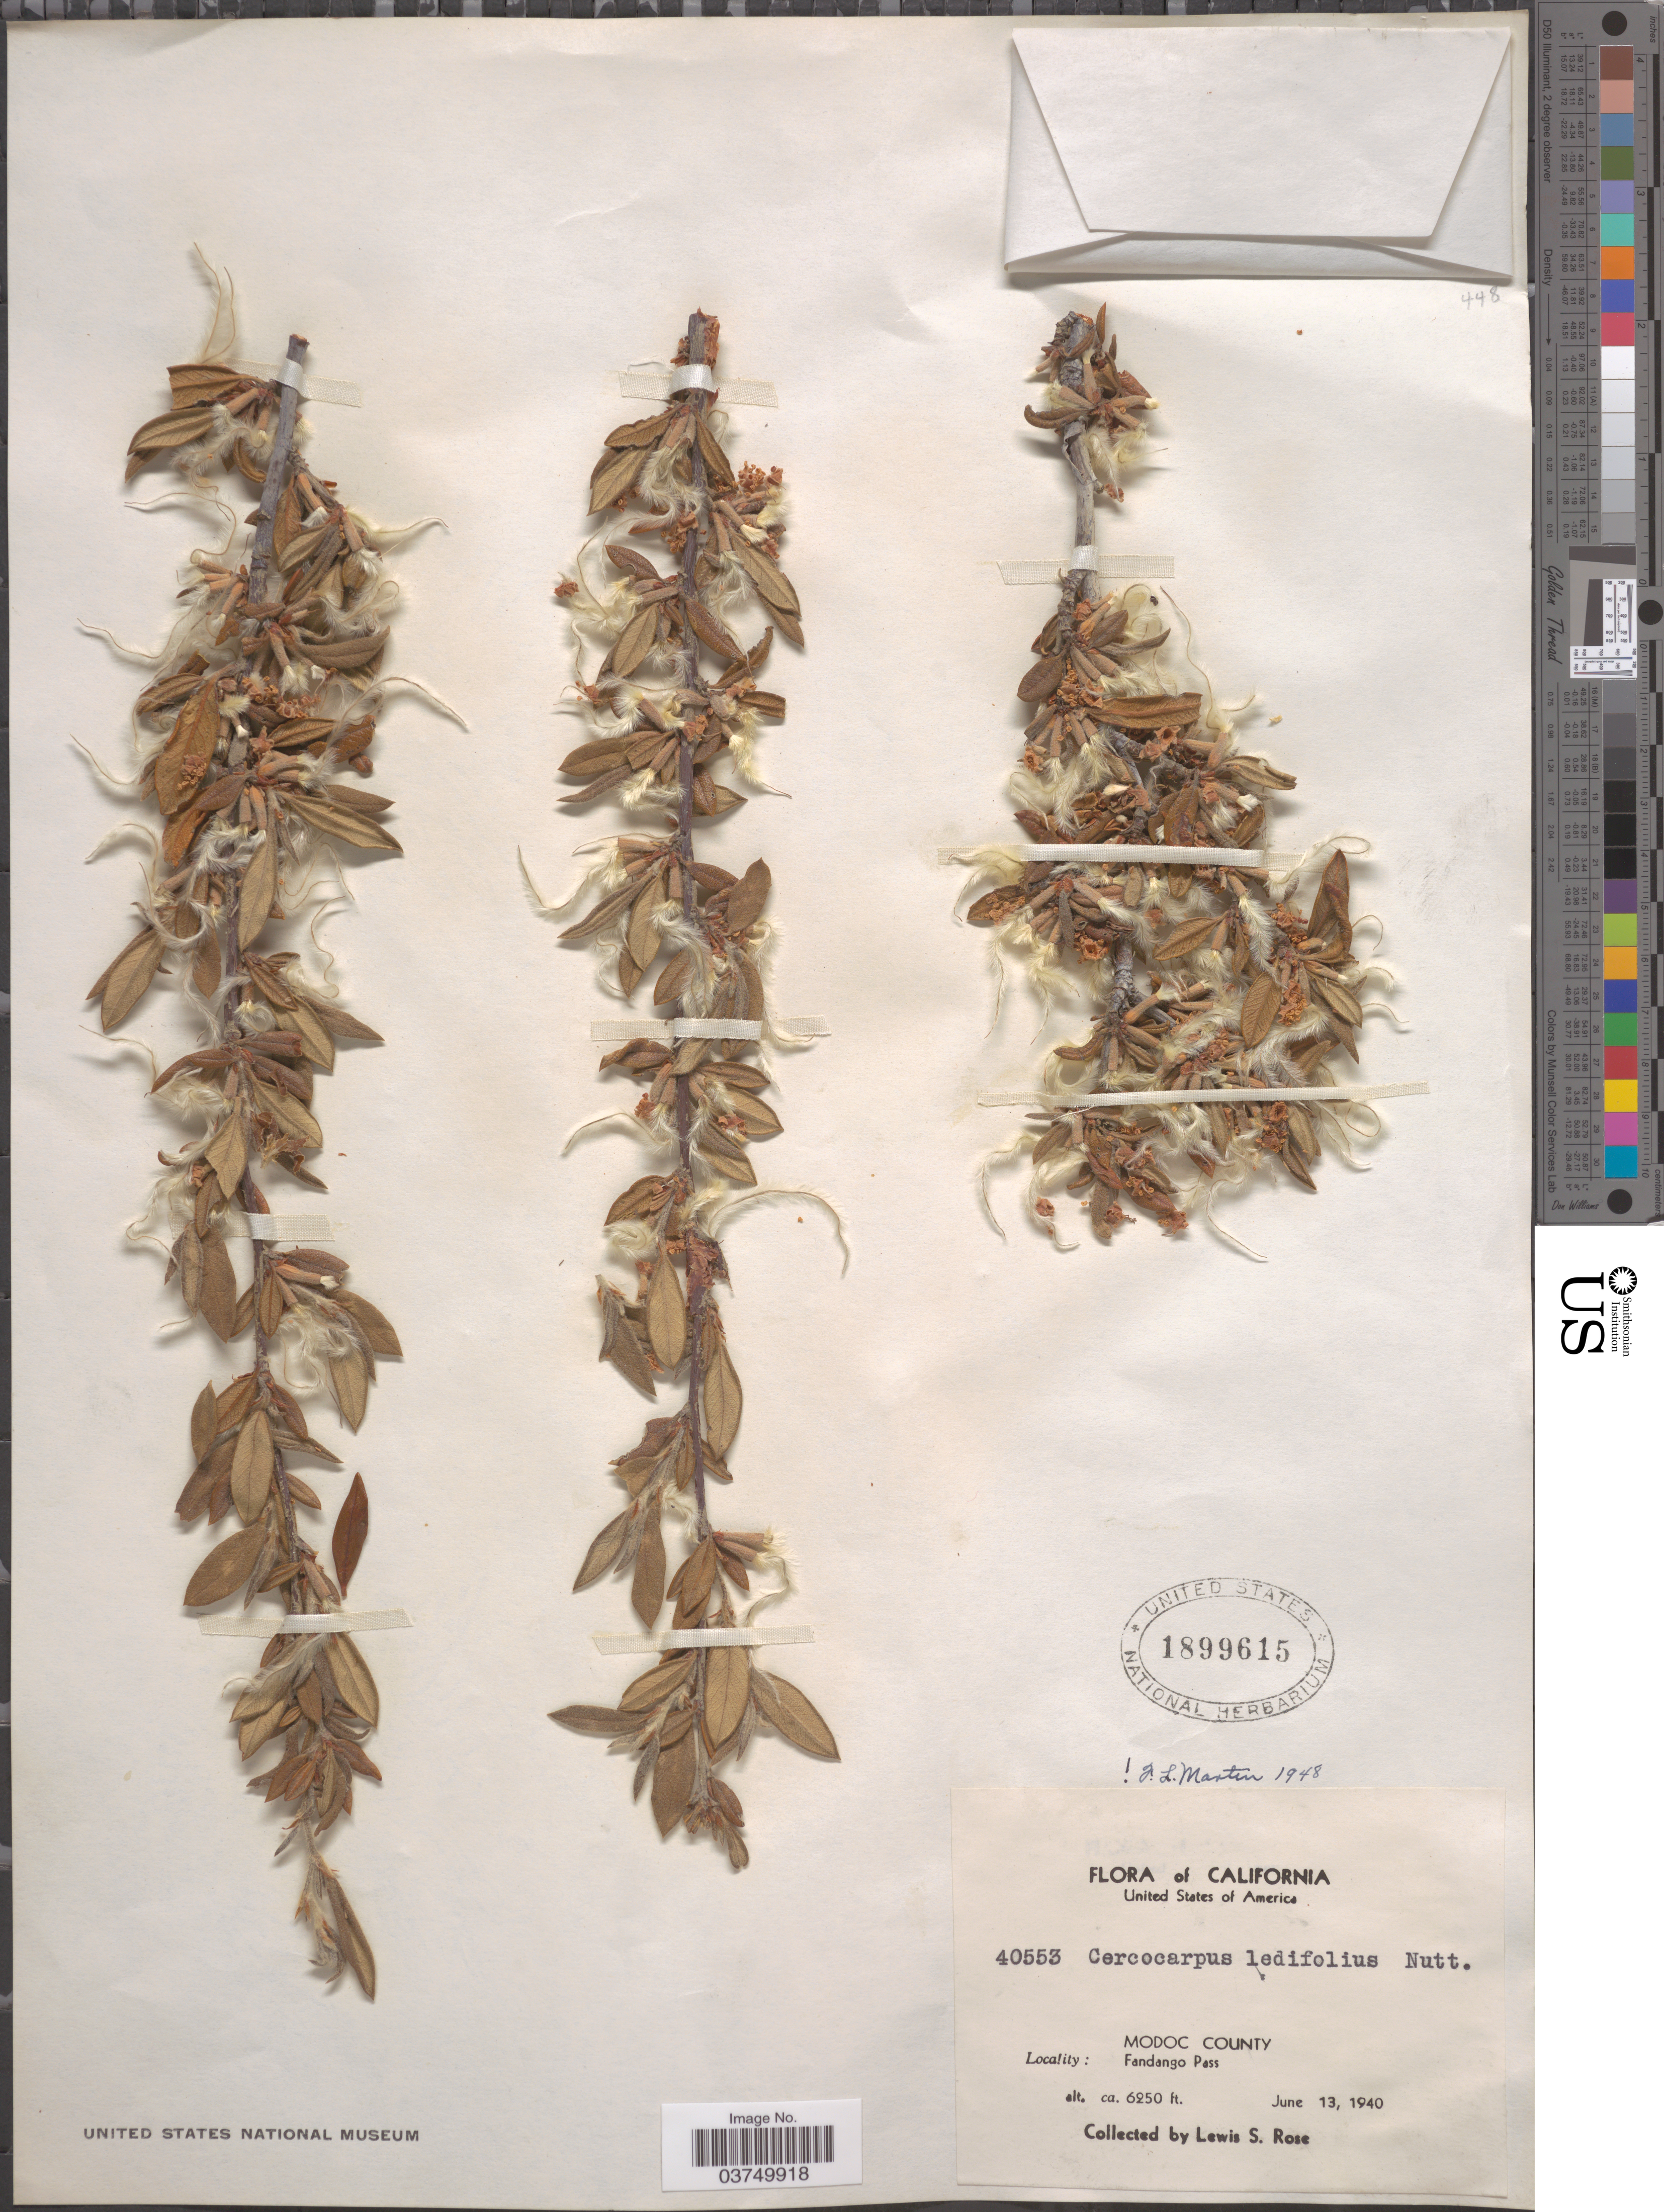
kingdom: Plantae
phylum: Tracheophyta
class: Magnoliopsida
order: Rosales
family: Rosaceae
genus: Cercocarpus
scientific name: Cercocarpus ledifolius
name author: Nutt.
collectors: L. S. Rose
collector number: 40553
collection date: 1940-06-13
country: United States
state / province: California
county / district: Modoc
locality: Modoc County. Fandango Pass.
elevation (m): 1905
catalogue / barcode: US 1899615